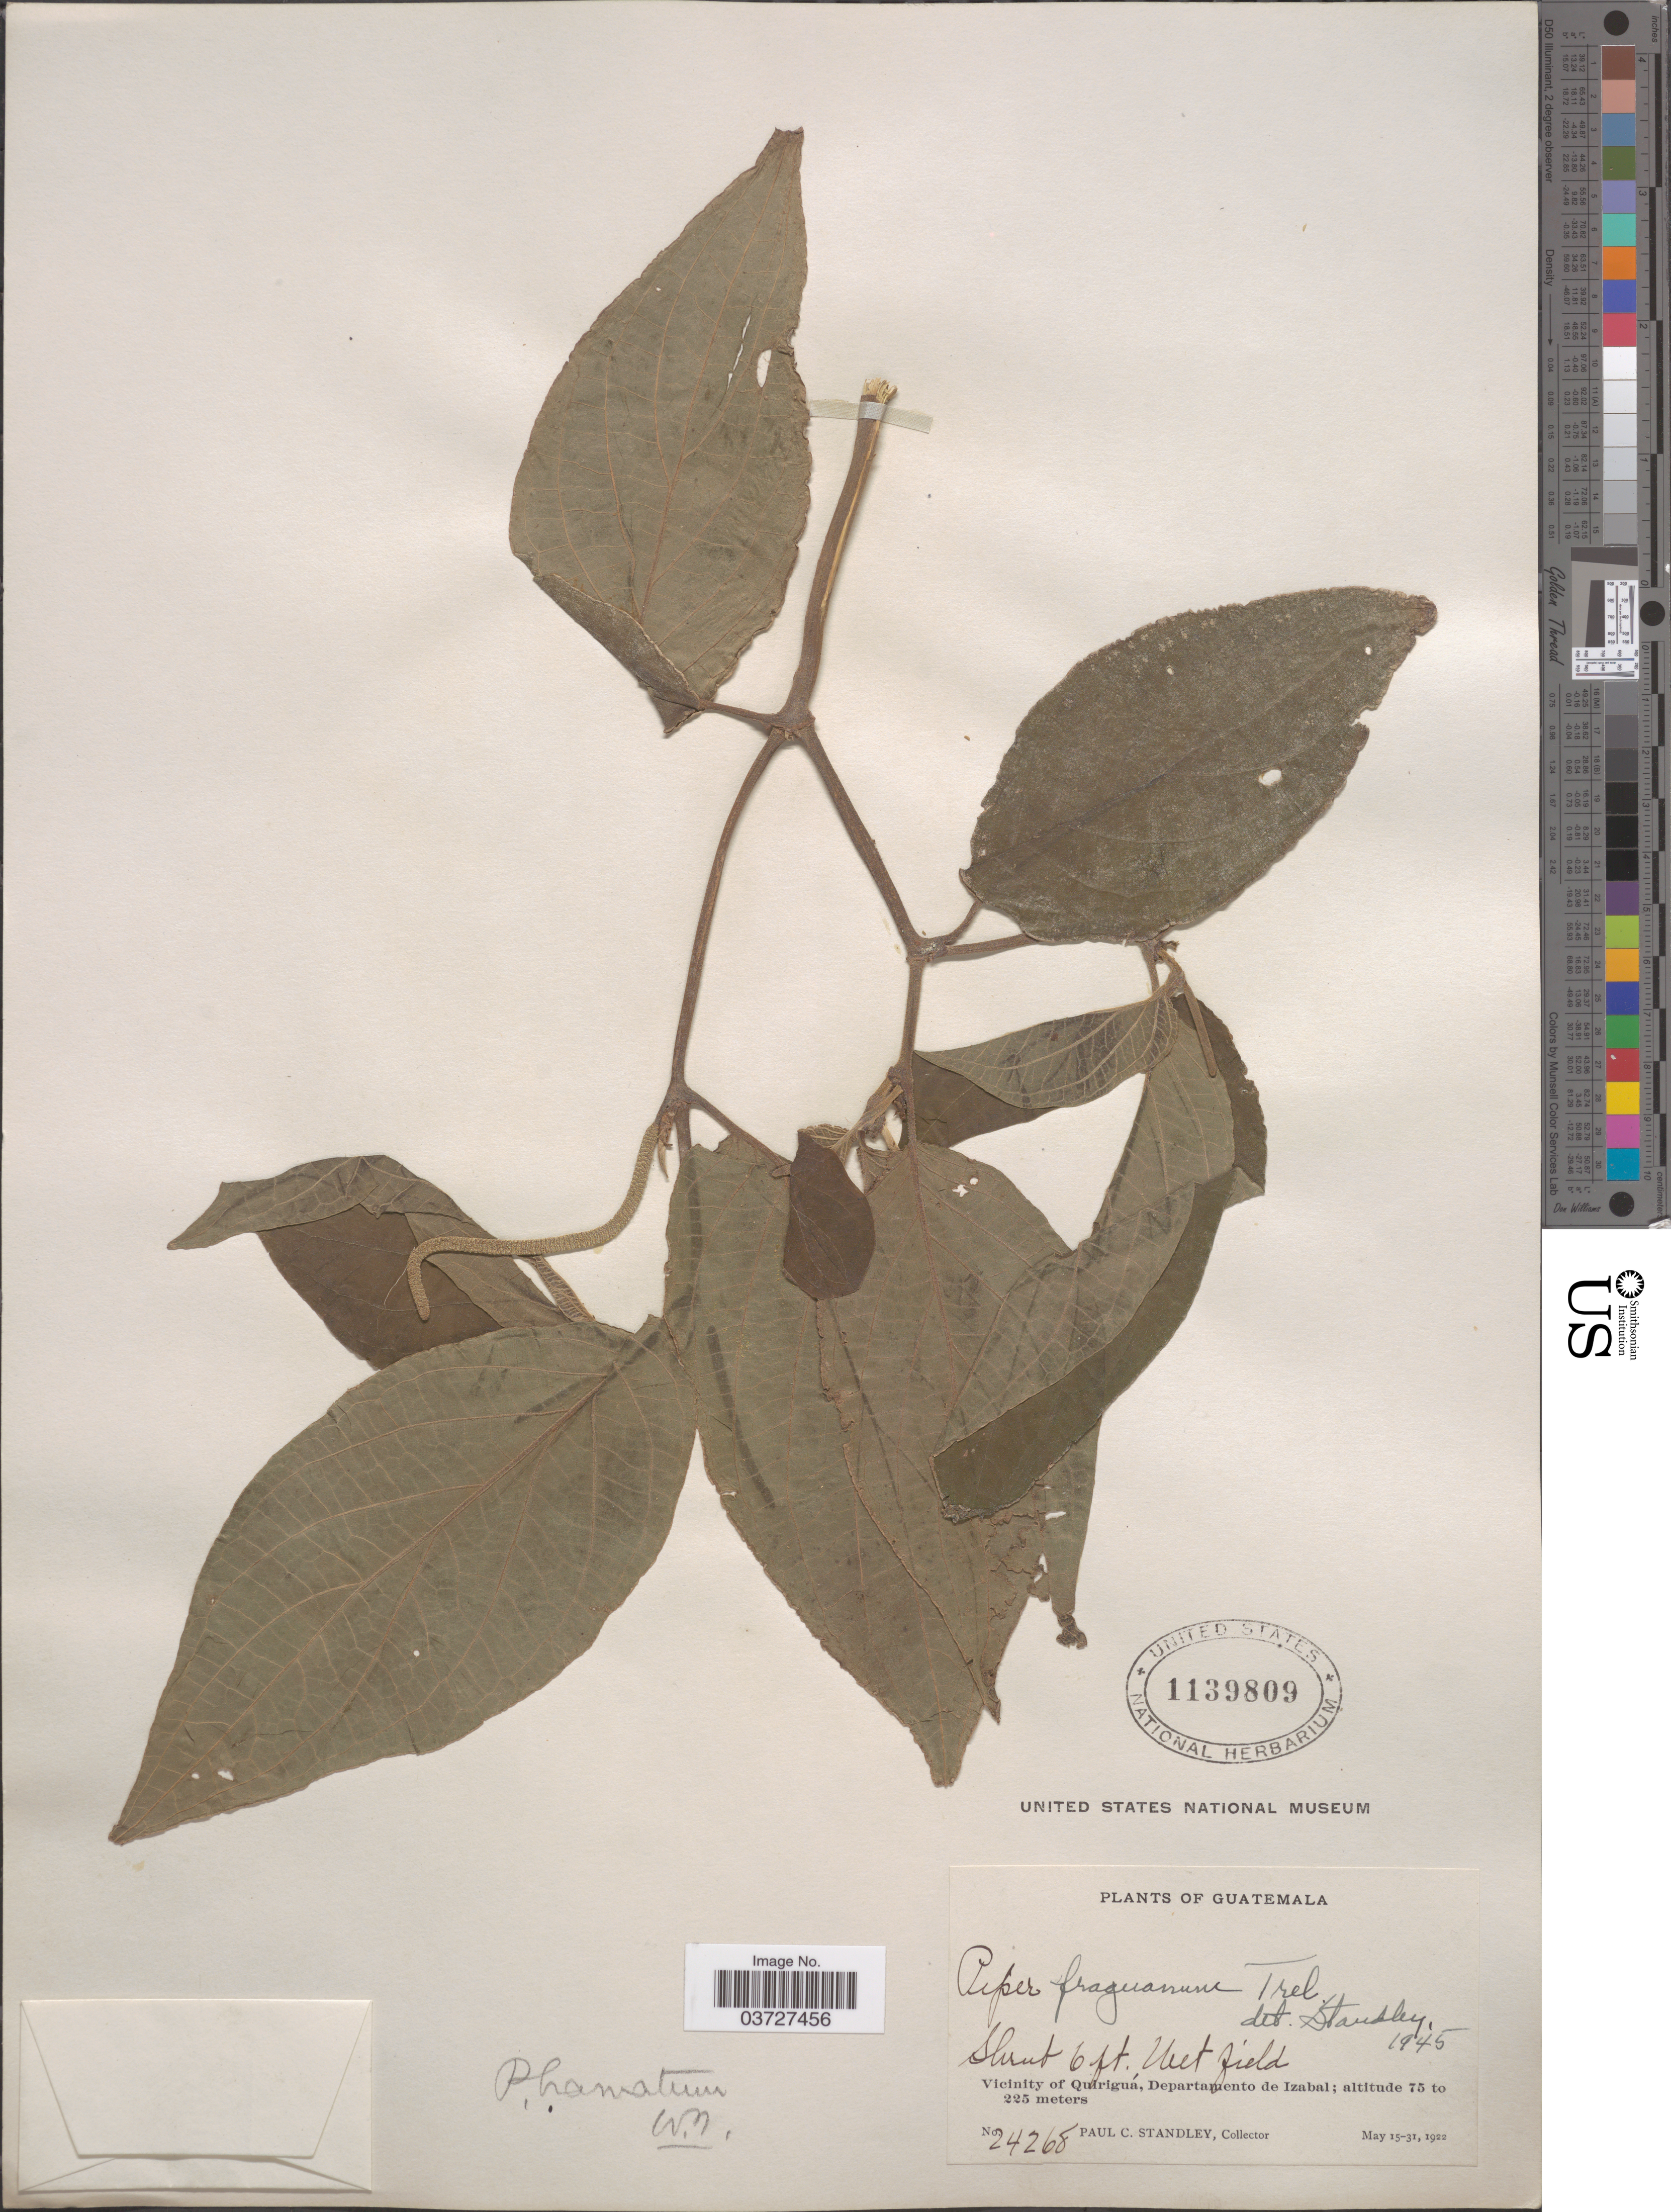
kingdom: Plantae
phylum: Tracheophyta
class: Magnoliopsida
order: Piperales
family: Piperaceae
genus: Piper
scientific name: Piper fraguanum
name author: Trel.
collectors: P. C. Standley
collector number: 24268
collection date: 1922-05-15/1922-05-31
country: Guatemala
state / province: Izabal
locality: Vicinity of Quiriguá, Departamento de Izabal.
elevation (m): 75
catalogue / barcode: US 1139809